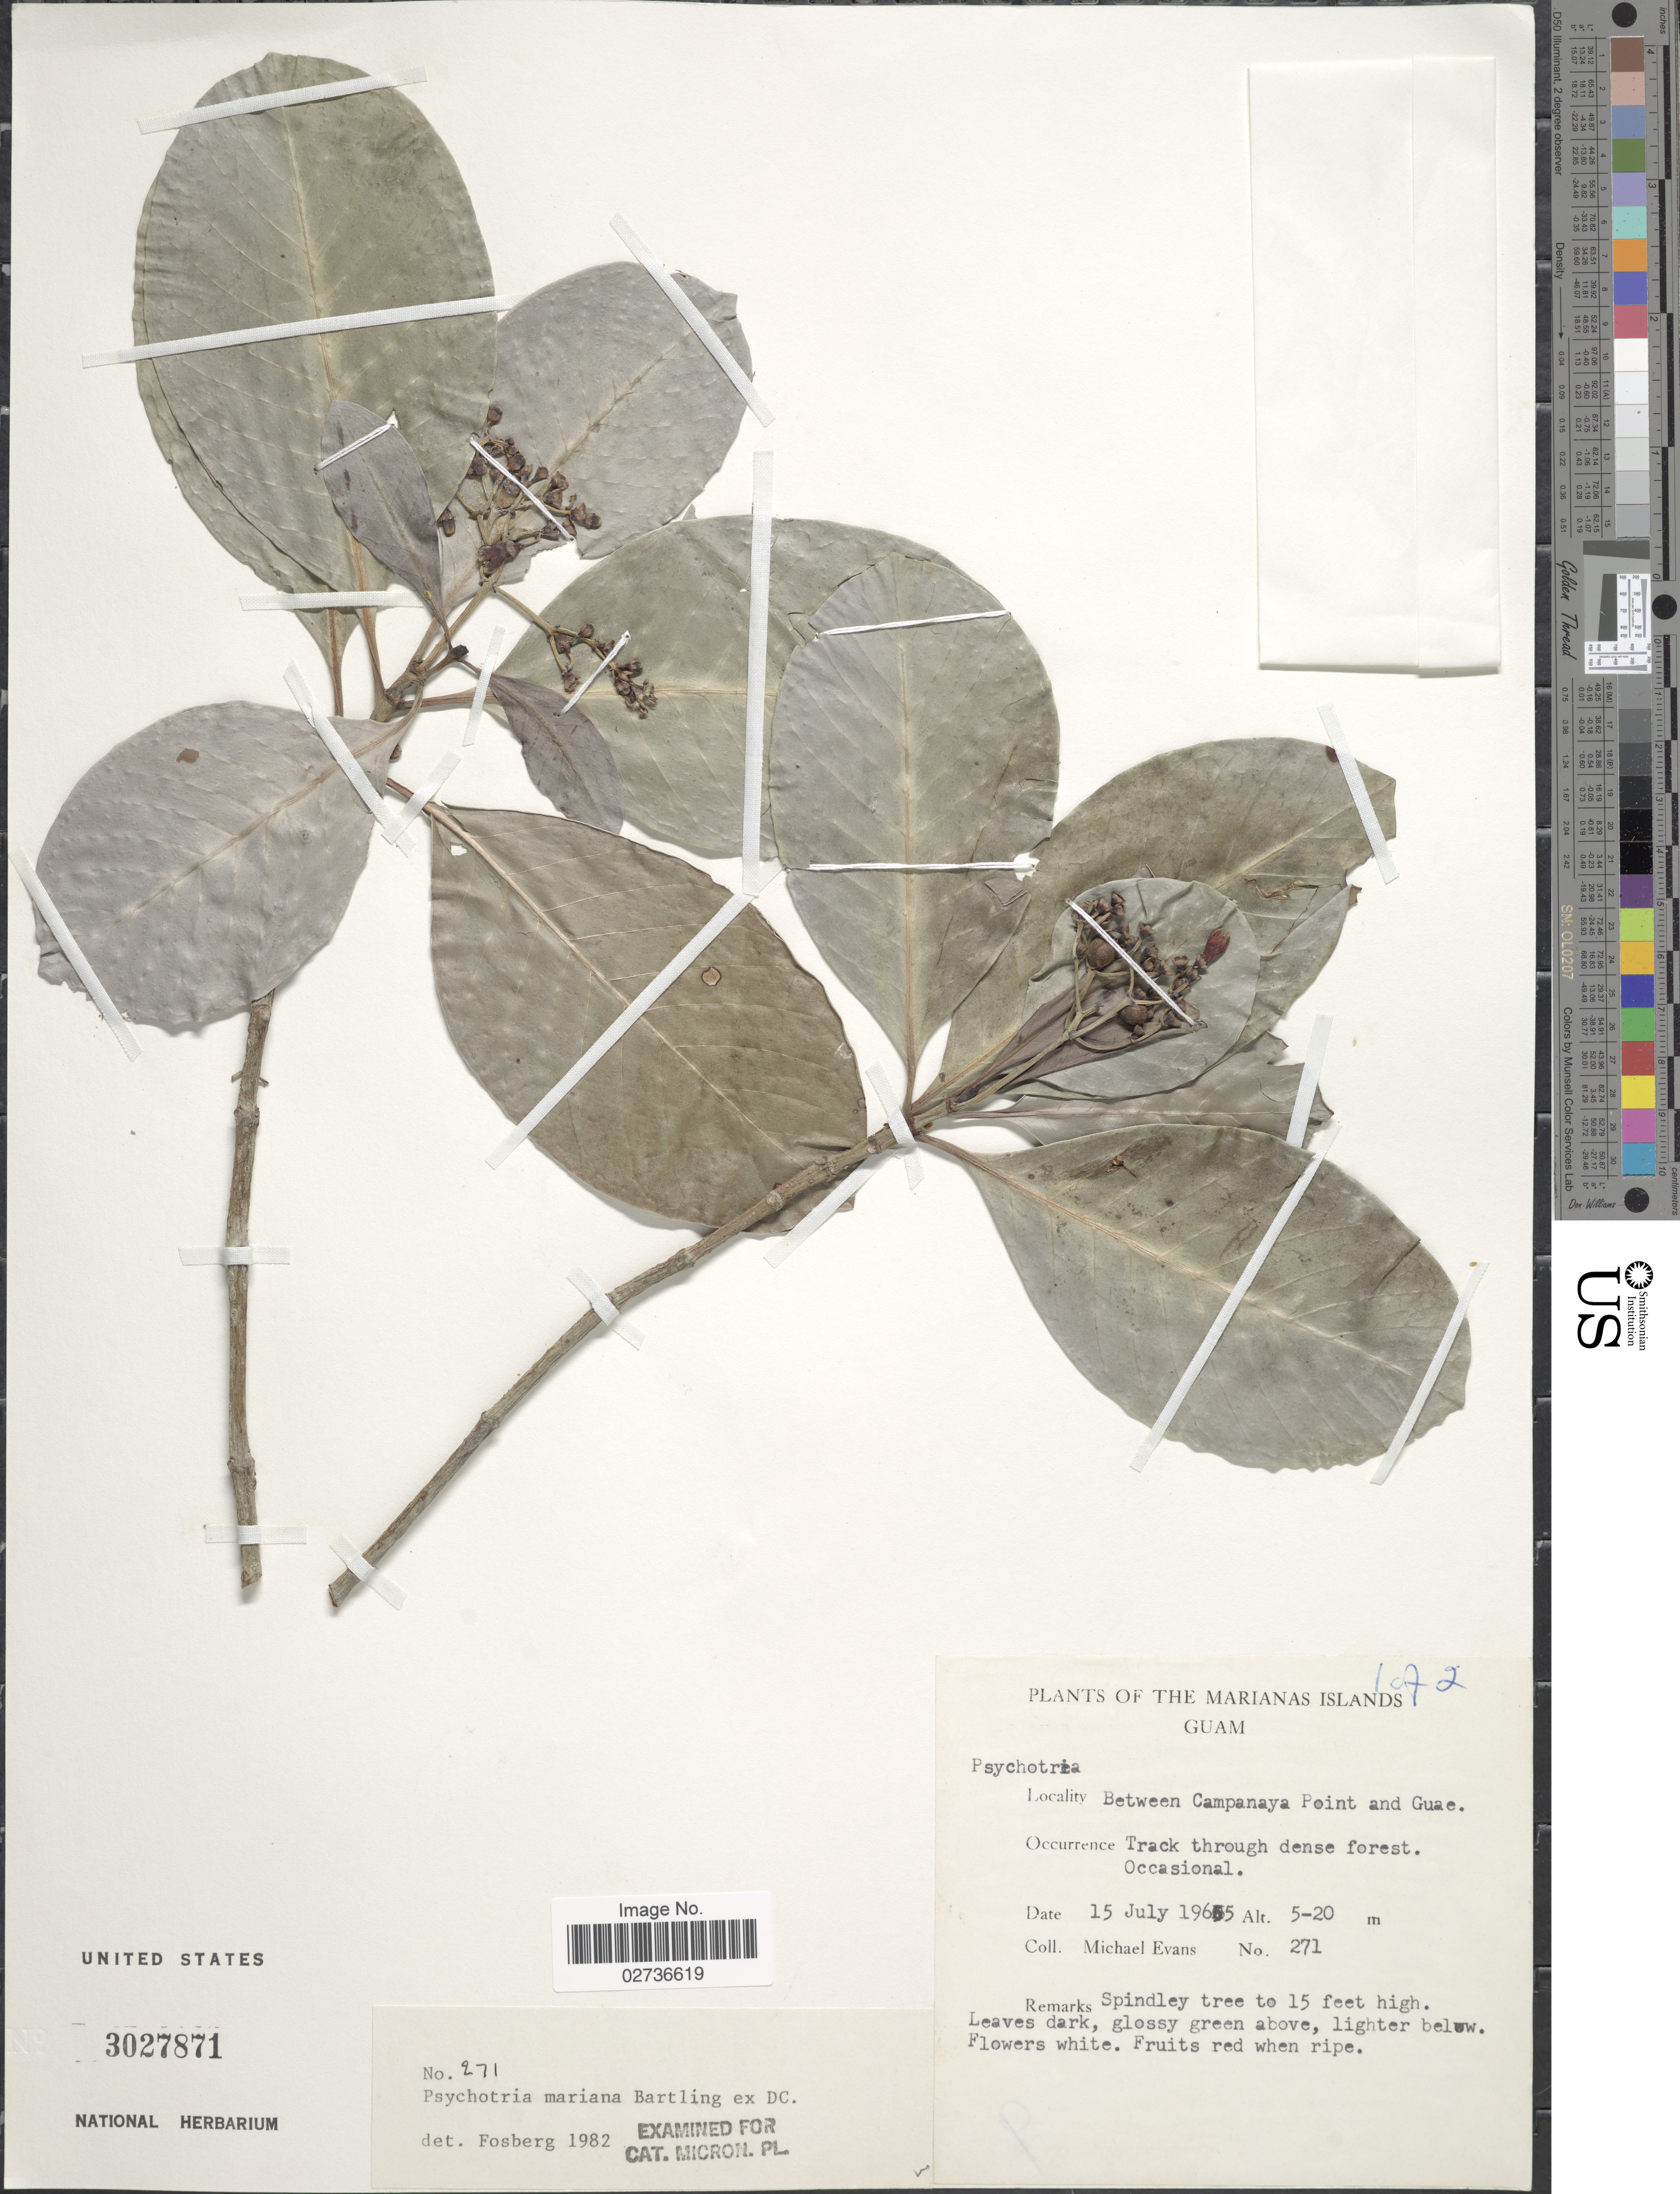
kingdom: Plantae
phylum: Tracheophyta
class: Magnoliopsida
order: Gentianales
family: Rubiaceae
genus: Psychotria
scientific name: Psychotria mariana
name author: Bartl. ex DC.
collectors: M. Evans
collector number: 271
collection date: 1965-07-15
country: Guam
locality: The Marianas Islands, Guam, Between Campanaya Point and Guae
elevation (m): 5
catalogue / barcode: US 3027871